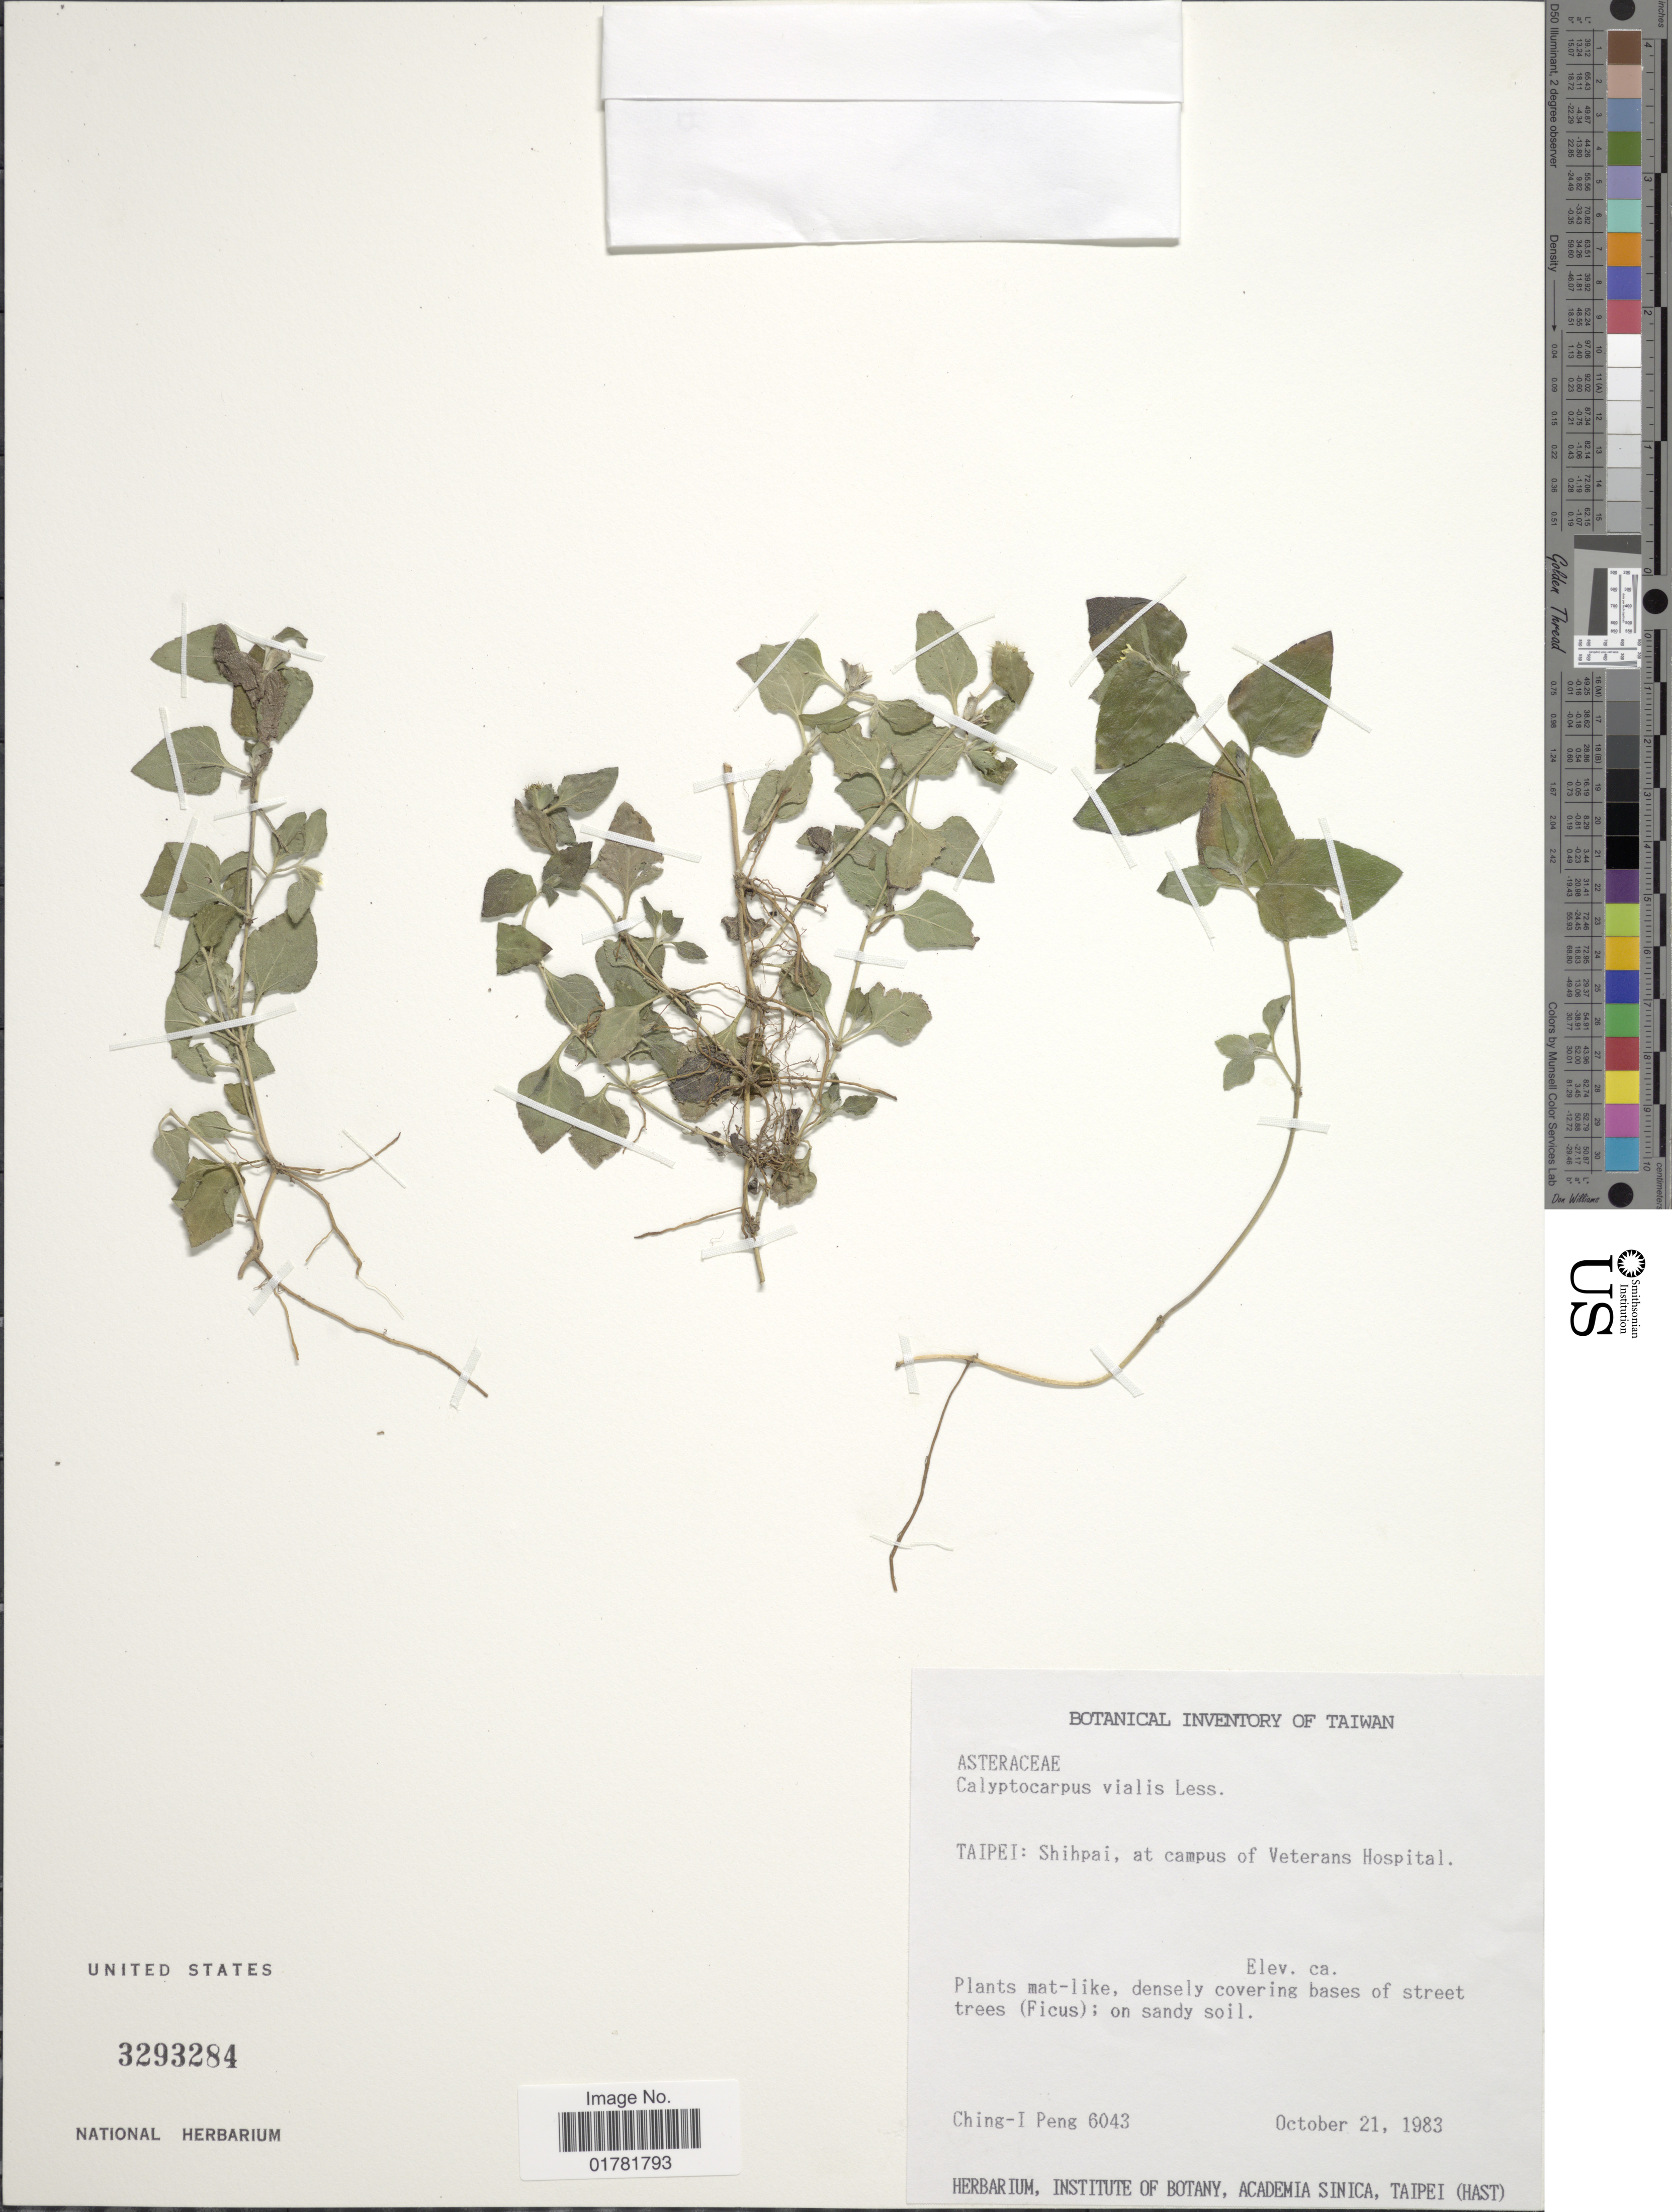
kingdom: Plantae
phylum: Tracheophyta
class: Magnoliopsida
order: Asterales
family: Asteraceae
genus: Calyptocarpus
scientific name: Calyptocarpus vialis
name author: Less.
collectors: C.-I Peng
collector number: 6043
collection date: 1983-10-21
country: Taiwan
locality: Taipei: Shihpai, at camous of Veterans Hospital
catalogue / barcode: US 3293284